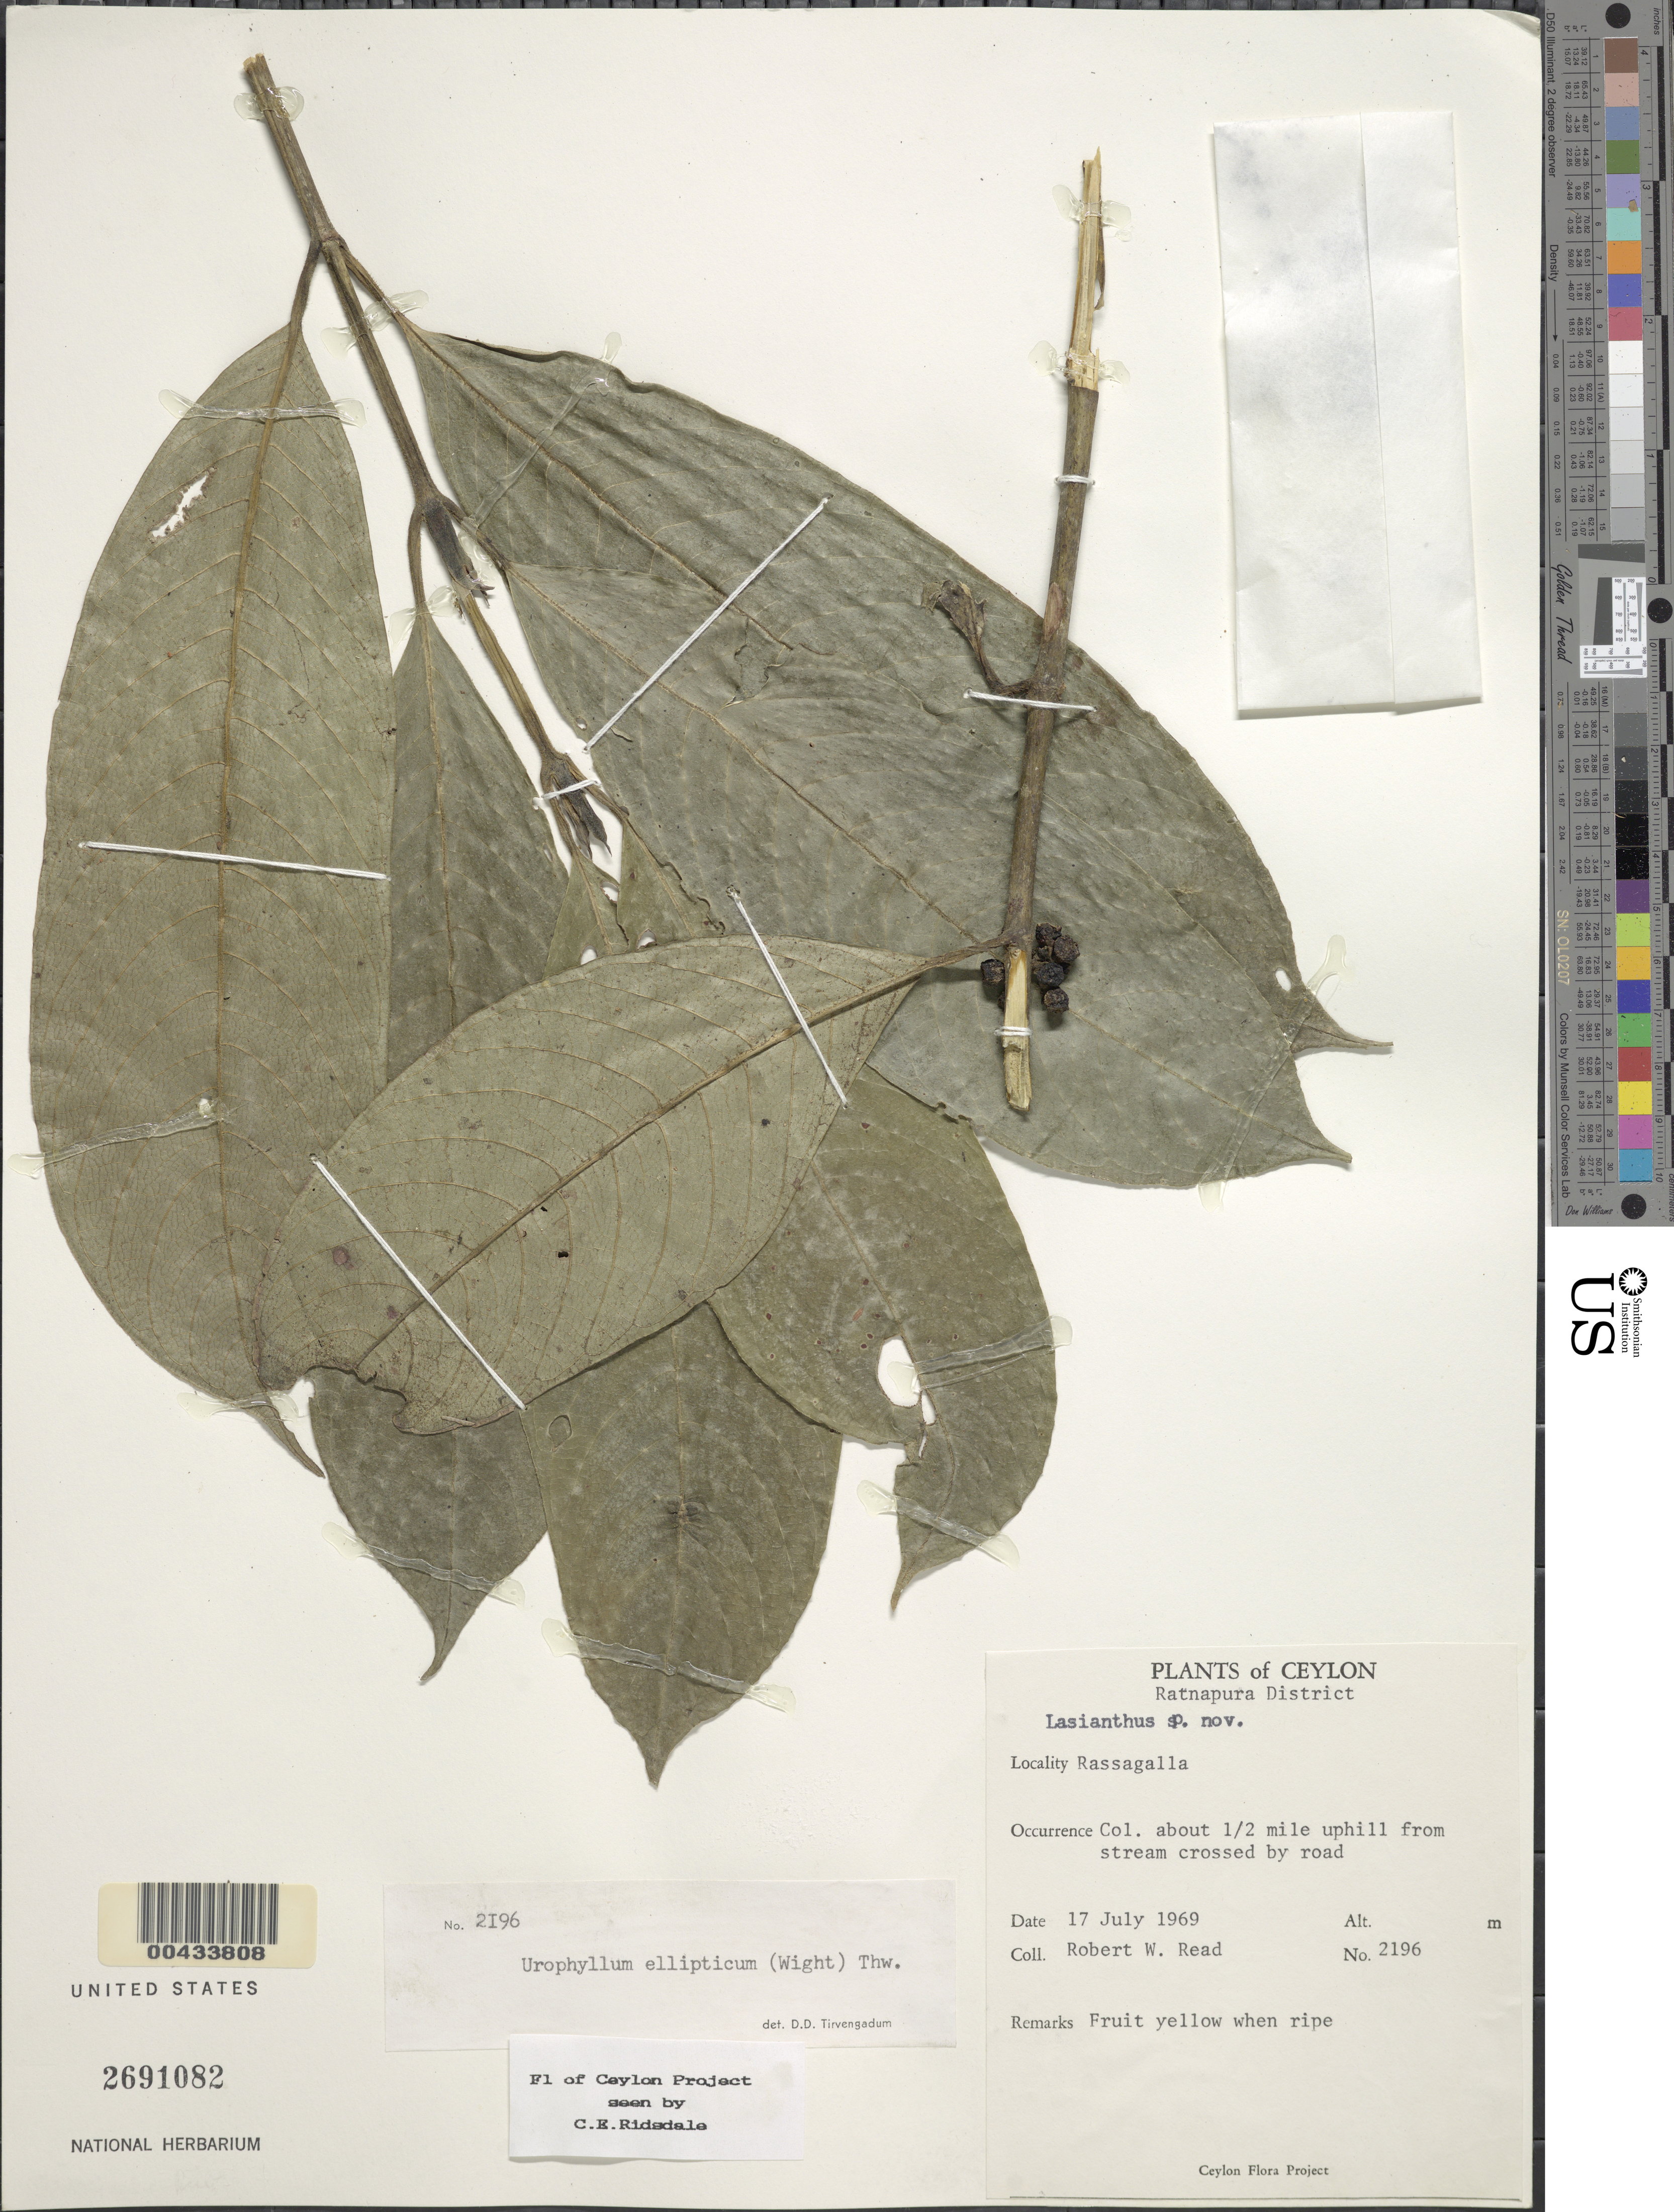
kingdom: Plantae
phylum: Tracheophyta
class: Magnoliopsida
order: Gentianales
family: Rubiaceae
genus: Urophyllum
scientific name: Urophyllum ellipticum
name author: (Wight) Thwaites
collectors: R. W. Read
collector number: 2196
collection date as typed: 17 Jul 1969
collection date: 1969-07-17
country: Sri Lanka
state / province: Sabaragamuwa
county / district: Ratnapura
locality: Rassagalla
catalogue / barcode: US 2691082